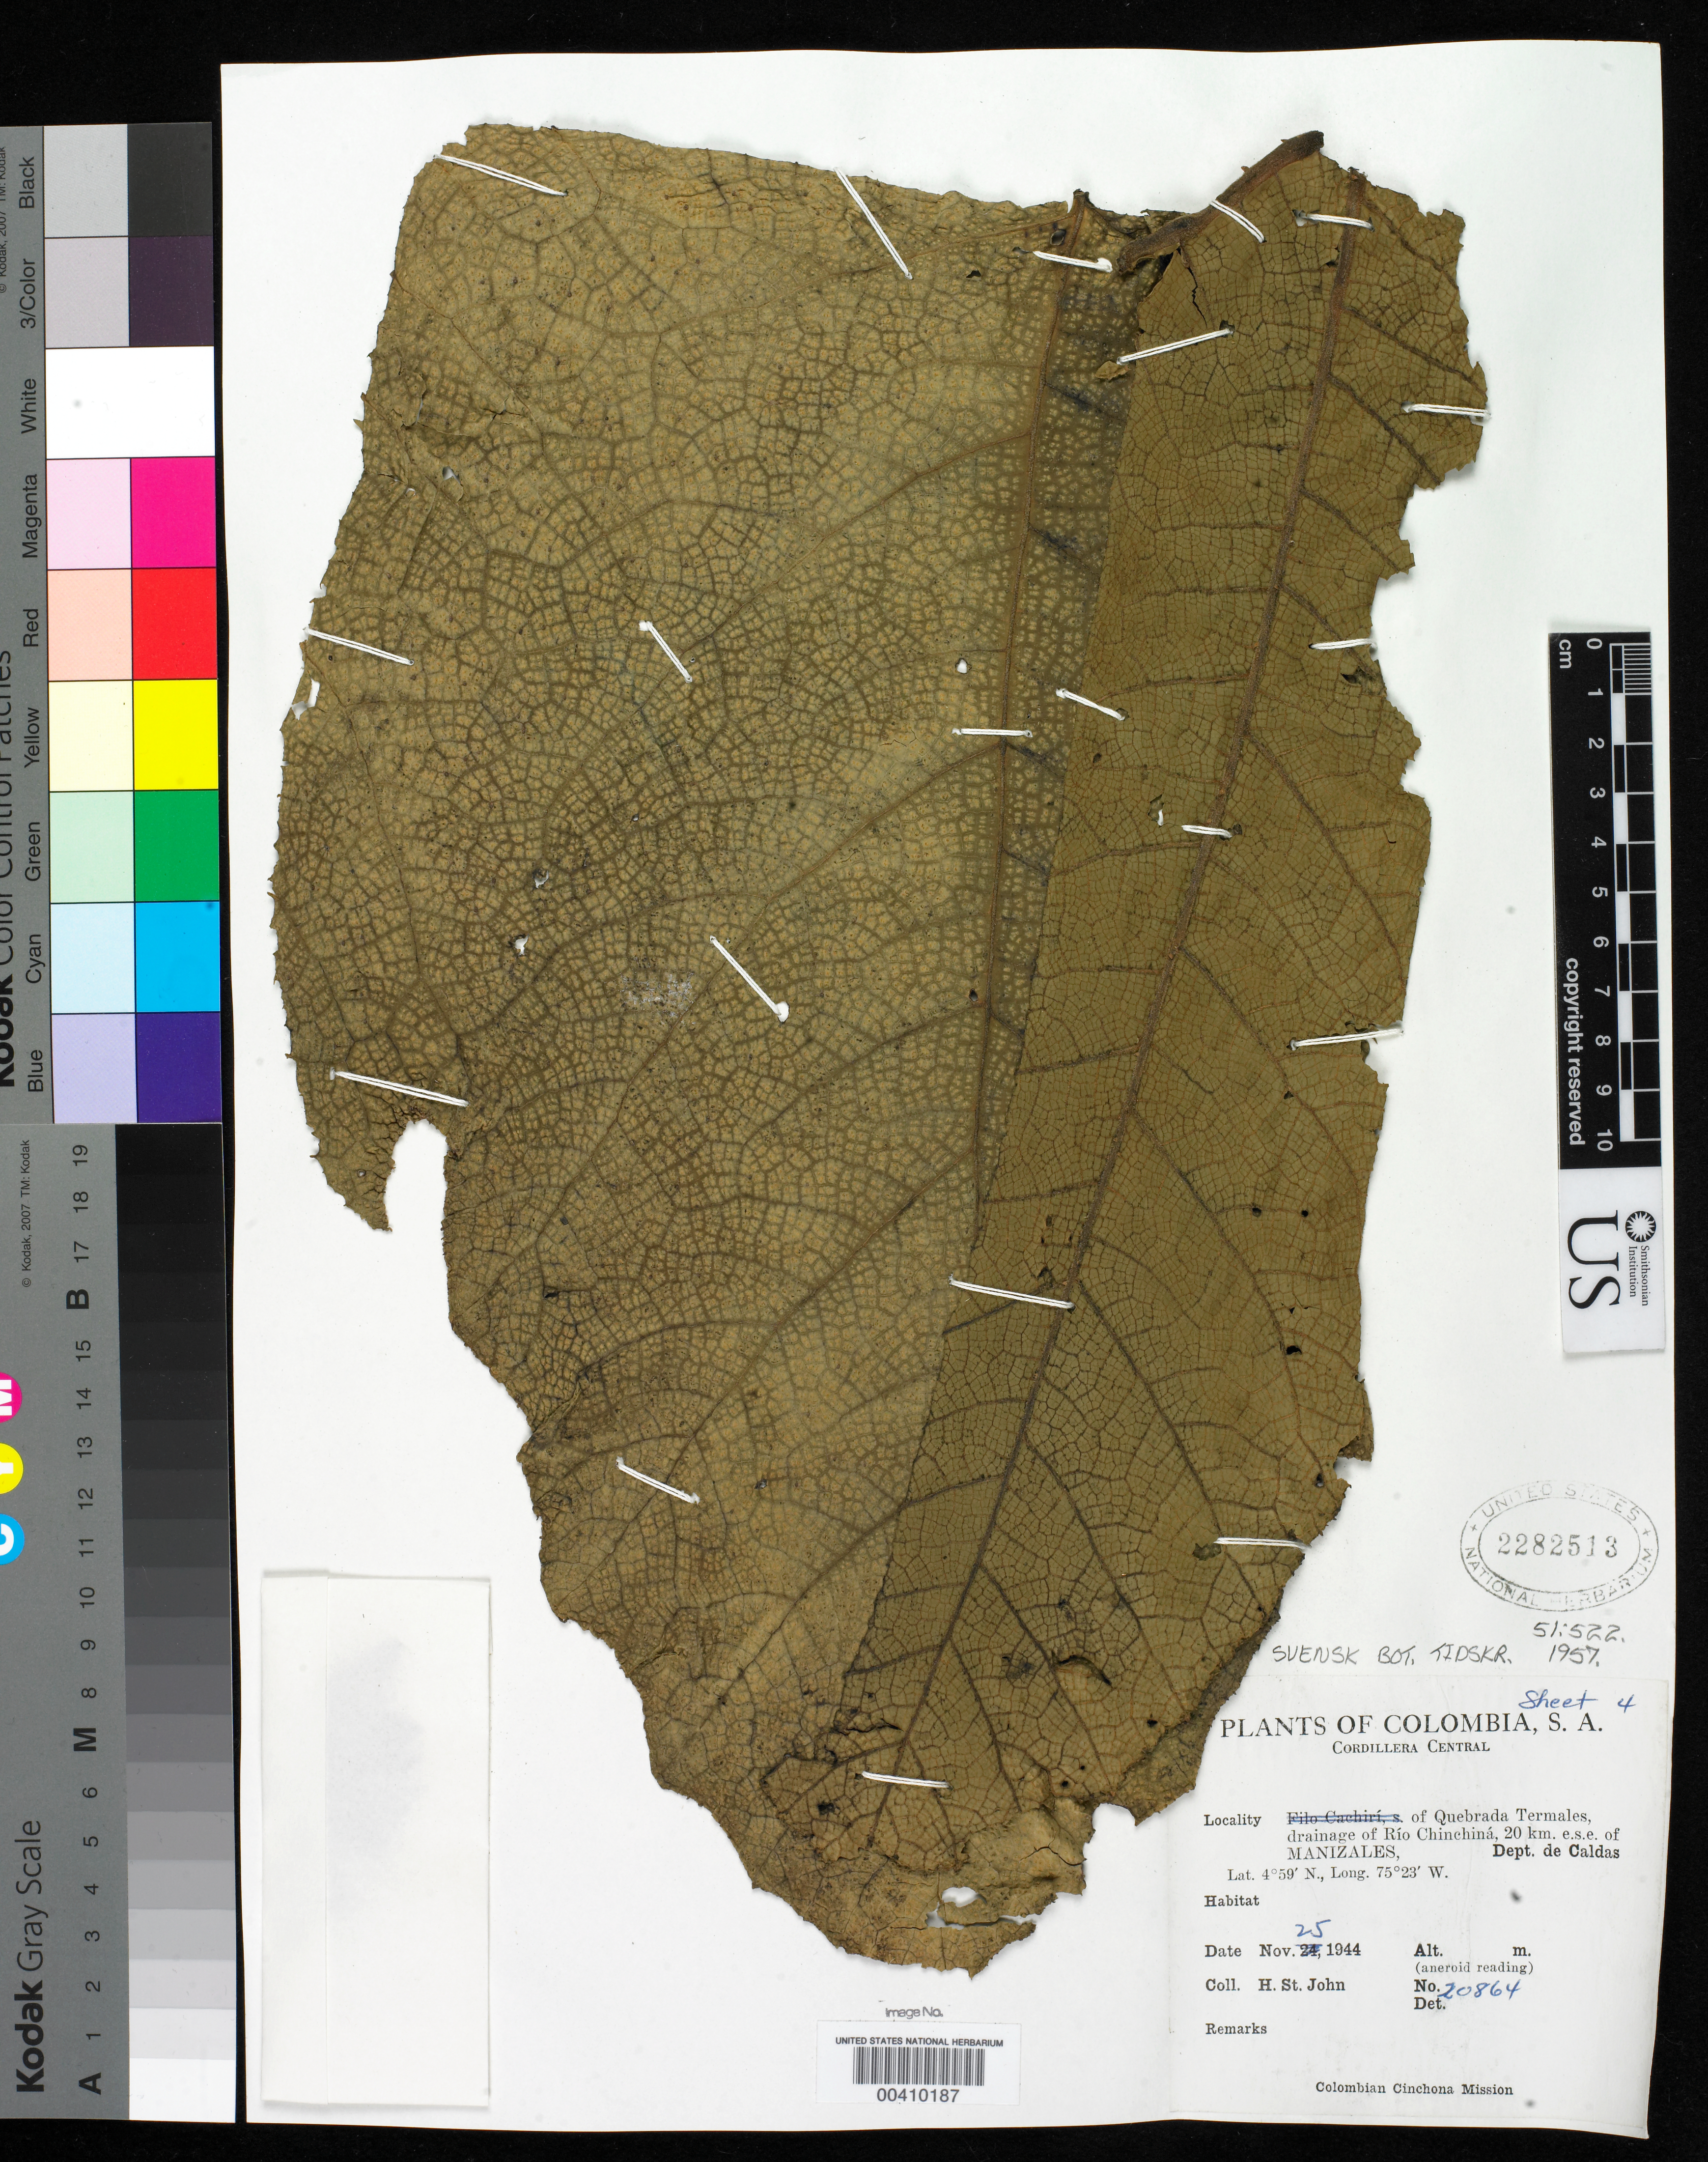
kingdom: Plantae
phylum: Tracheophyta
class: Magnoliopsida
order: Gunnerales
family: Gunneraceae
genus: Gunnera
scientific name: Gunnera magnifica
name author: H. St. John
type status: Holotype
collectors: H. St. John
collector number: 20864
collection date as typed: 25 Nov 1944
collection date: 1944-11-25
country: Colombia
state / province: Caldas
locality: Quebrada Termales, drainage of Rio Chinchina, 20 km ESE of Manizales.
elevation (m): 3170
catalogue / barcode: US 2282513